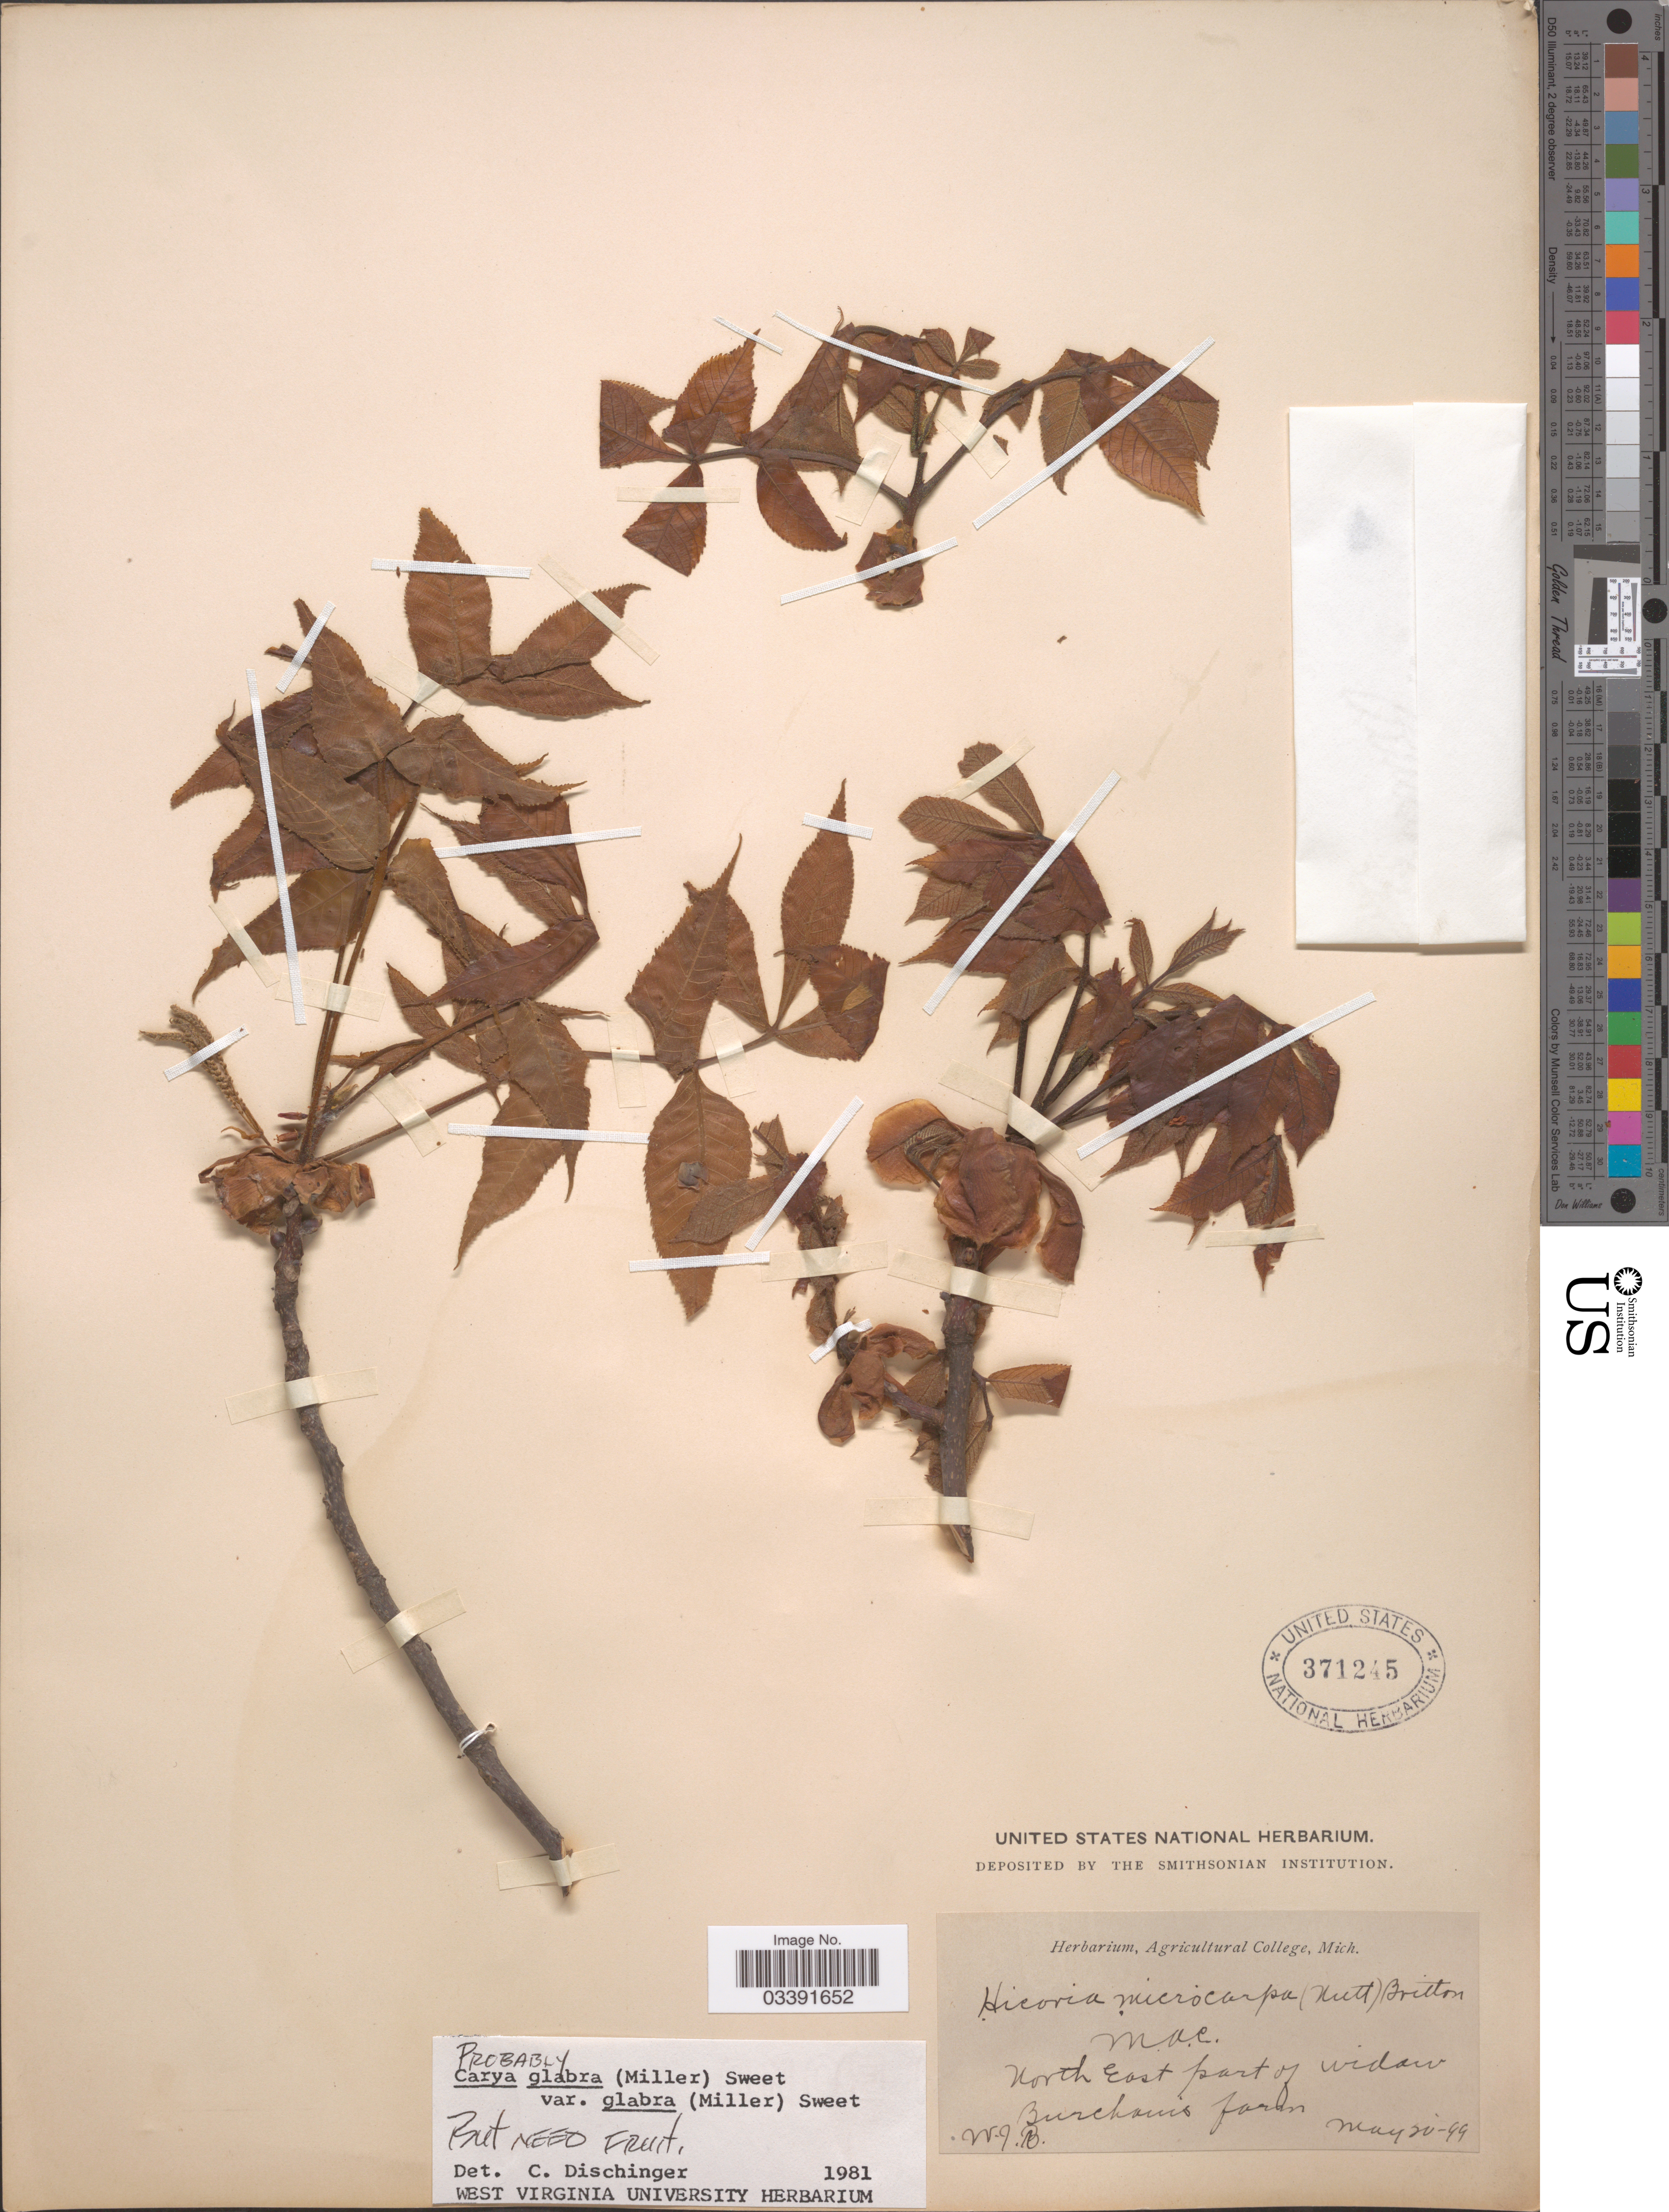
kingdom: Plantae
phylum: Tracheophyta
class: Magnoliopsida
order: Fagales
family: Juglandaceae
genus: Carya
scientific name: Carya glabra var. glabra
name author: (Mill.) Sweet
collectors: W.J.B.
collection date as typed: Transcribed d/m/y: 20/5/99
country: United States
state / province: Michigan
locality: North East part of widow Burchanis farm.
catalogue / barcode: US 371245